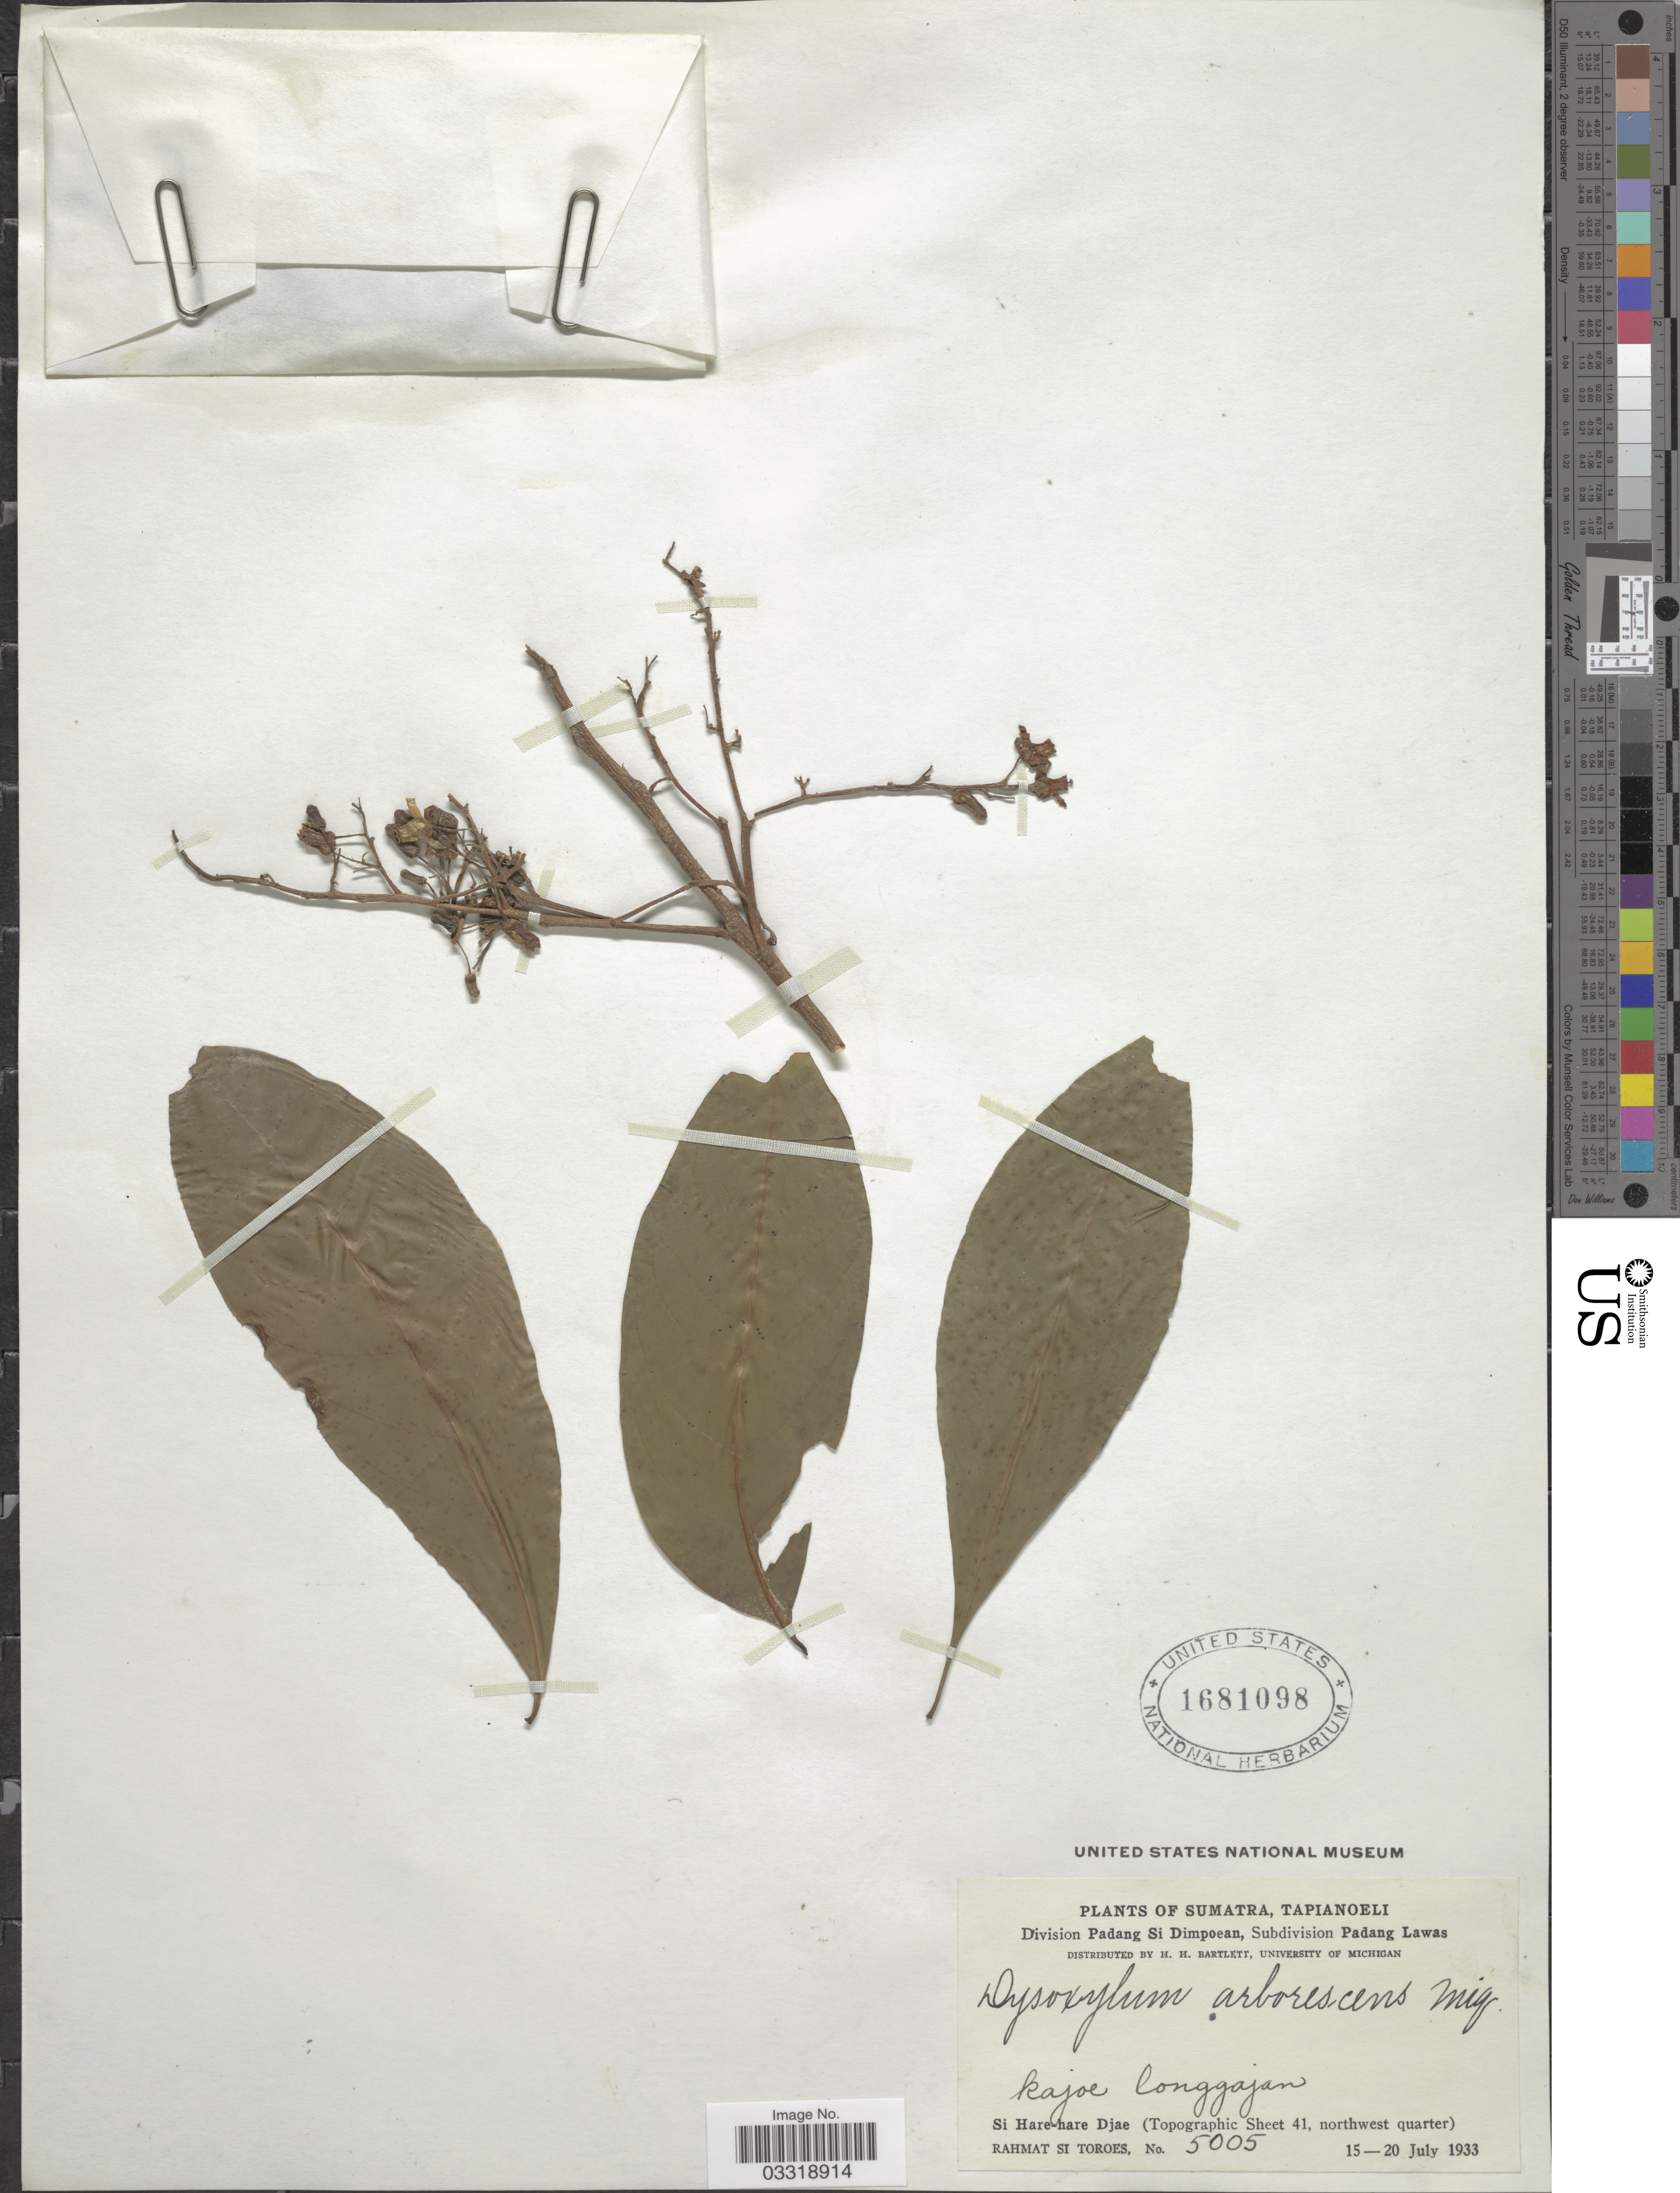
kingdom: Plantae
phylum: Tracheophyta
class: Magnoliopsida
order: Sapindales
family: Meliaceae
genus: Goniocheton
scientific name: Goniocheton arborescens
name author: Blume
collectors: Rahmat Si Boeea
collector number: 5005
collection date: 1933-07-15/1933-07-20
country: Indonesia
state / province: Sumatra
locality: Tapianoeli. Division Padang Si Dimpoean, Subdivision Padang Lawas. Si Hare-hare Djae (Topographic Sheet 41, northwest quarter).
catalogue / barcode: US 1681098